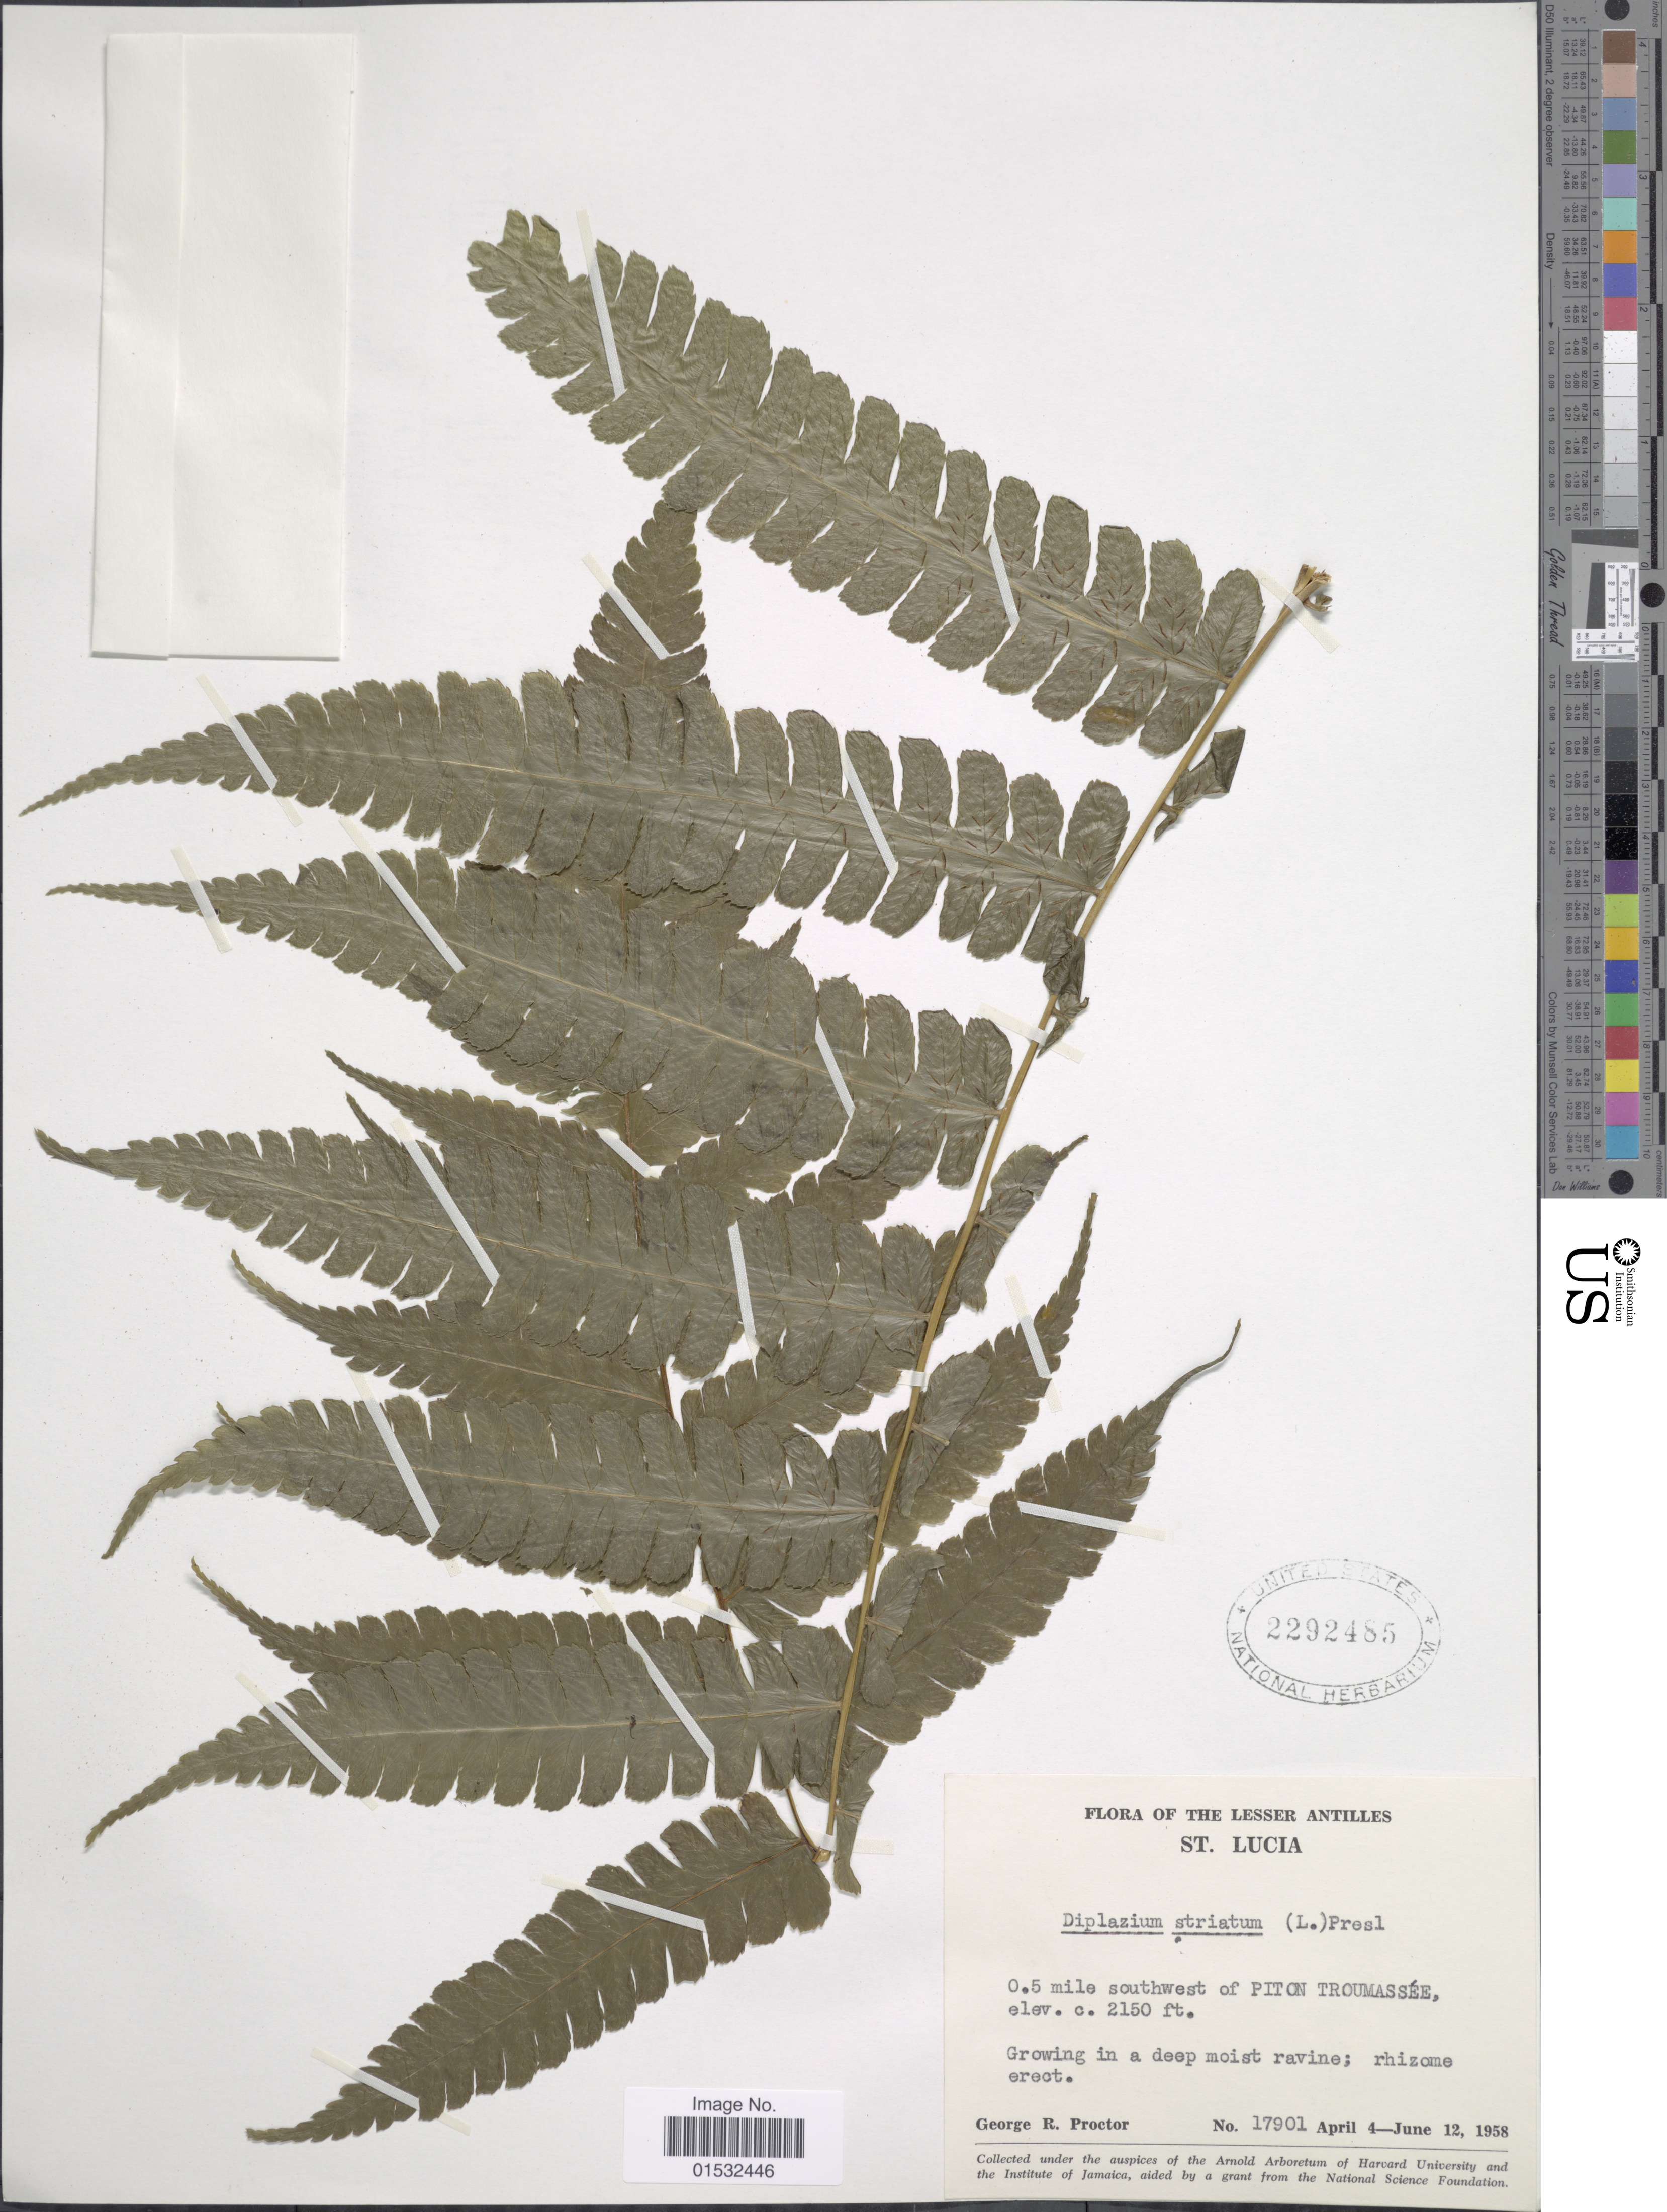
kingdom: Plantae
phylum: Tracheophyta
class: Polypodiopsida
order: Polypodiales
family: Athyriaceae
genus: Diplazium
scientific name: Diplazium striatum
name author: (L.) C. Presl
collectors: G. R. Proctor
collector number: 17901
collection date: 1958-04-04/1958-06-12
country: St. Lucia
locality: Lesser Antilles. 0.5 mile southwest of Piton Troumassée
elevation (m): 655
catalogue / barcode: US 2292485